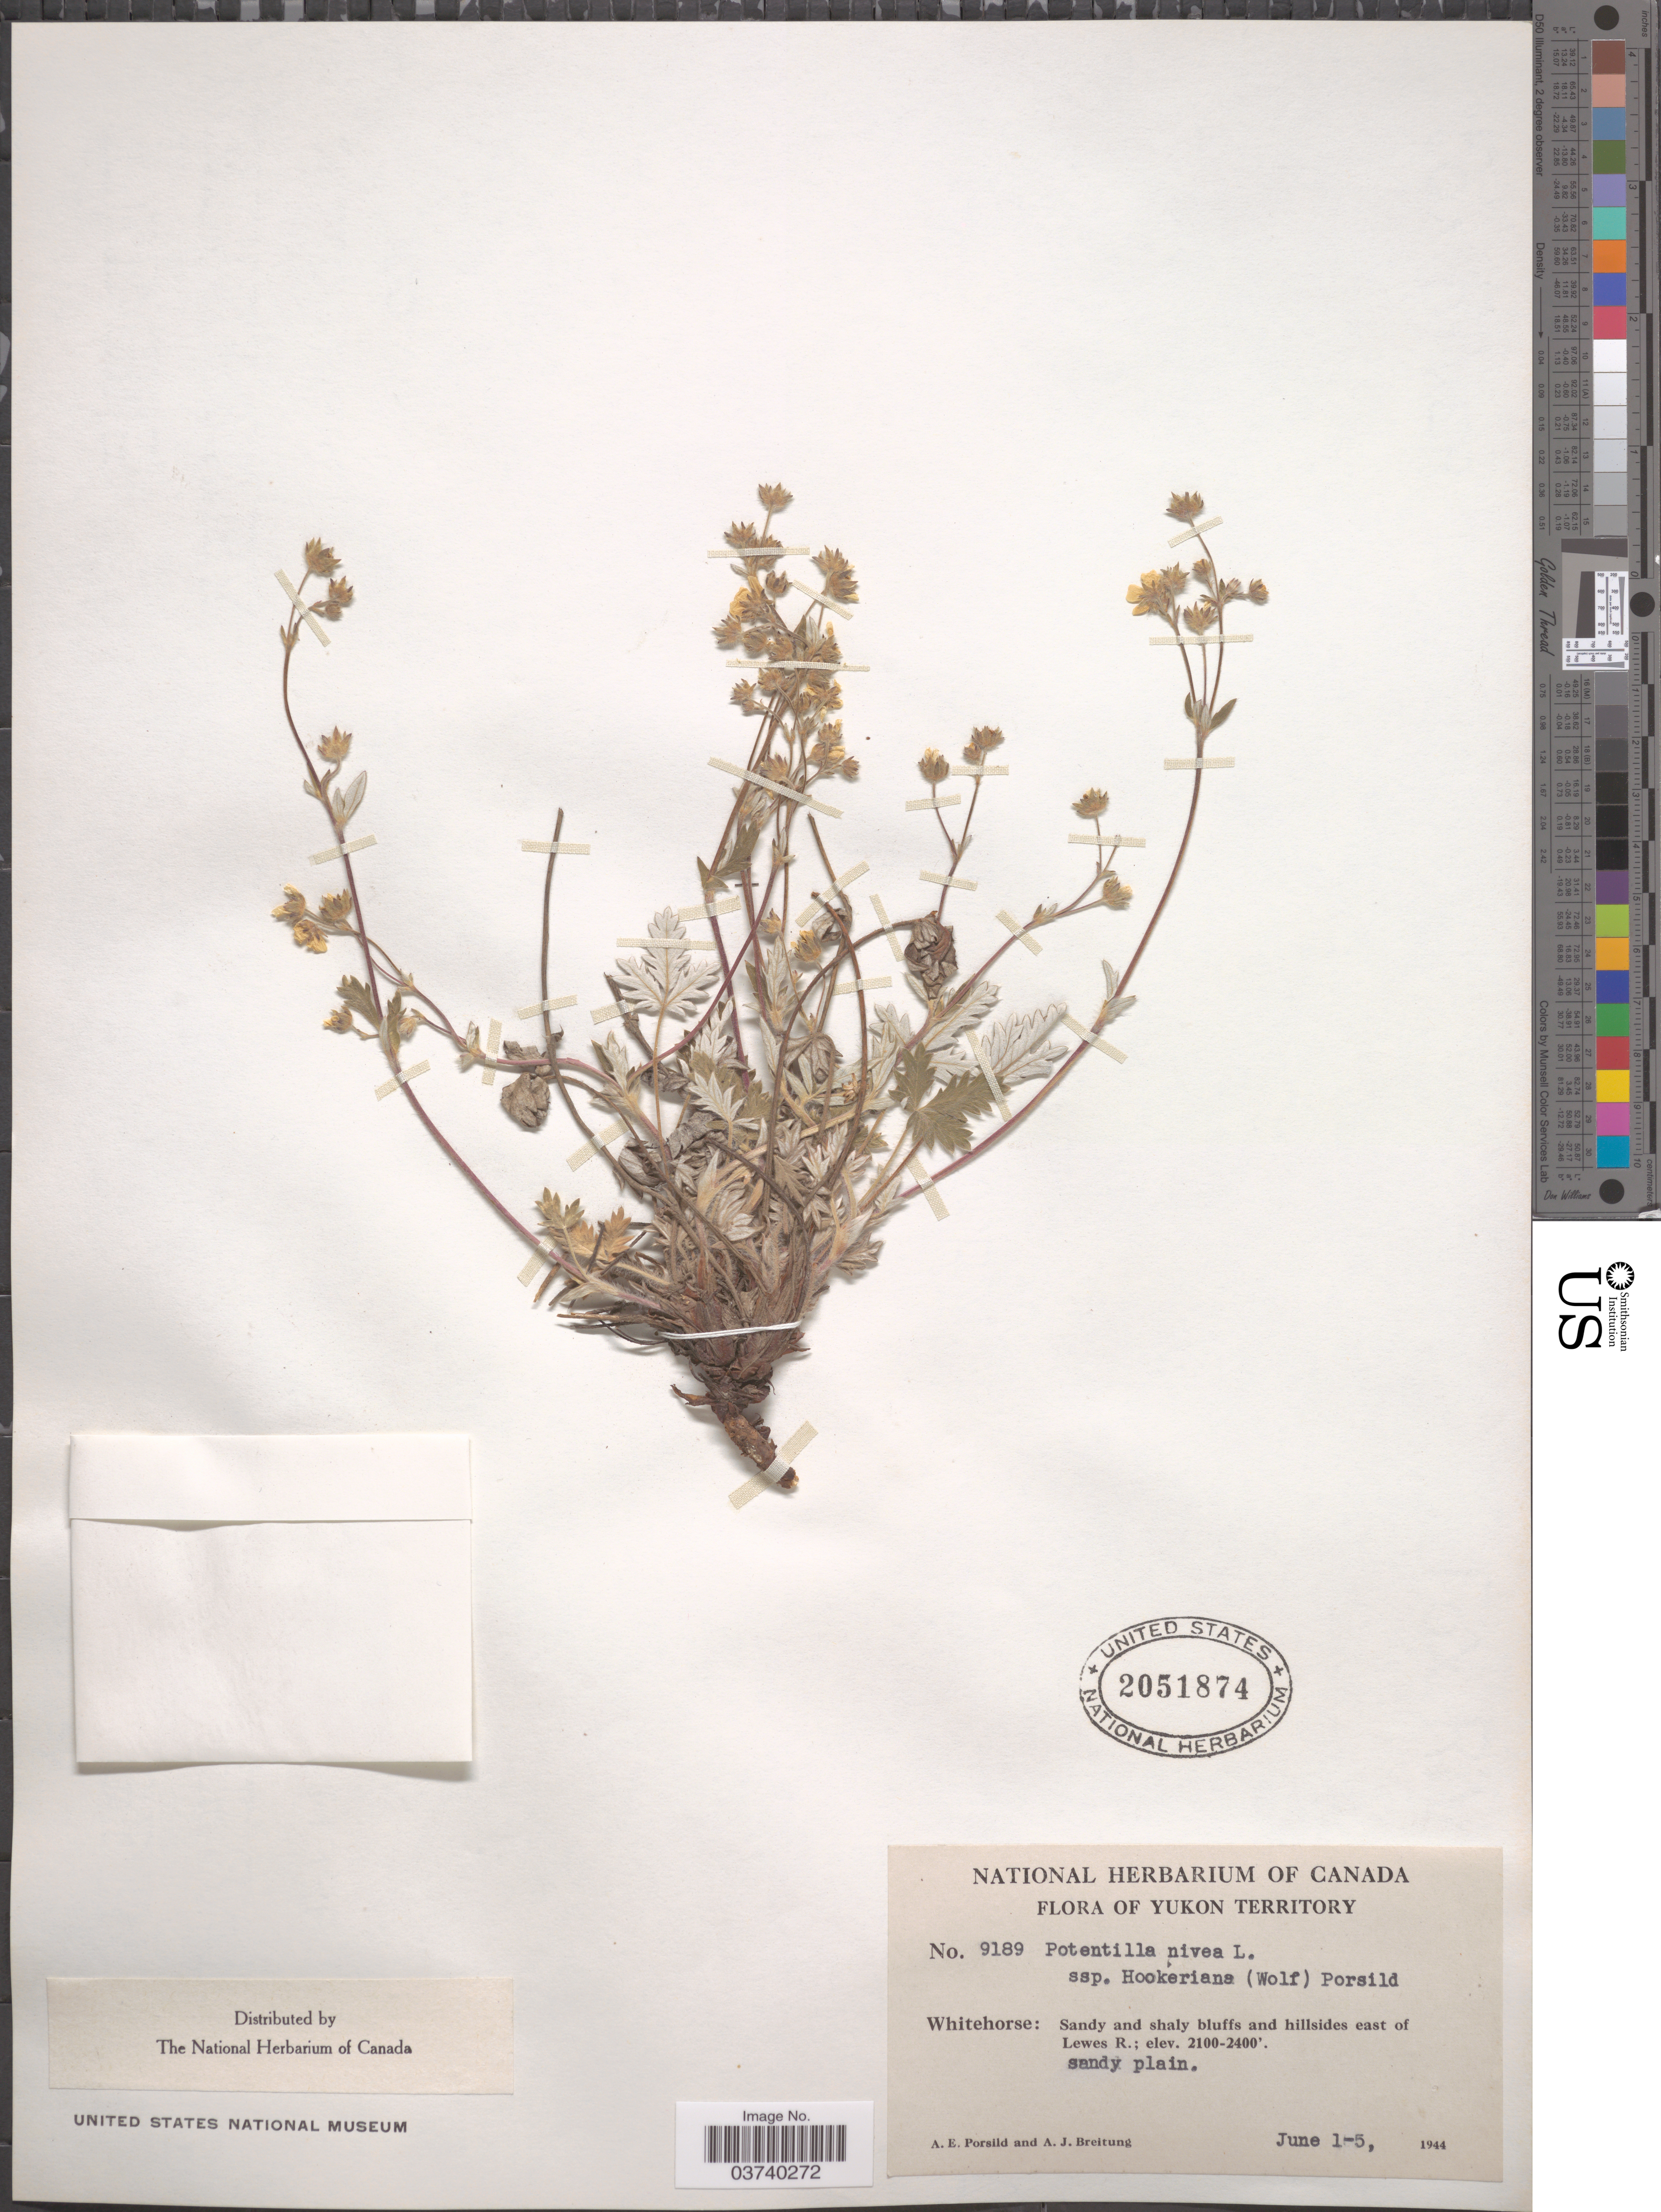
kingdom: Plantae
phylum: Tracheophyta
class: Magnoliopsida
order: Rosales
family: Rosaceae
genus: Potentilla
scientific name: Potentilla nivea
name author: L.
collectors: A. E. Porsild & A. Breitung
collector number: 9189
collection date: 1944-06-01/1944-06-05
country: Canada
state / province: Yukon Territory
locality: Whitehorse: Sandy and shaly bluffs and hillsides east of Lewes R.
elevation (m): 640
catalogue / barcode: US 2051874